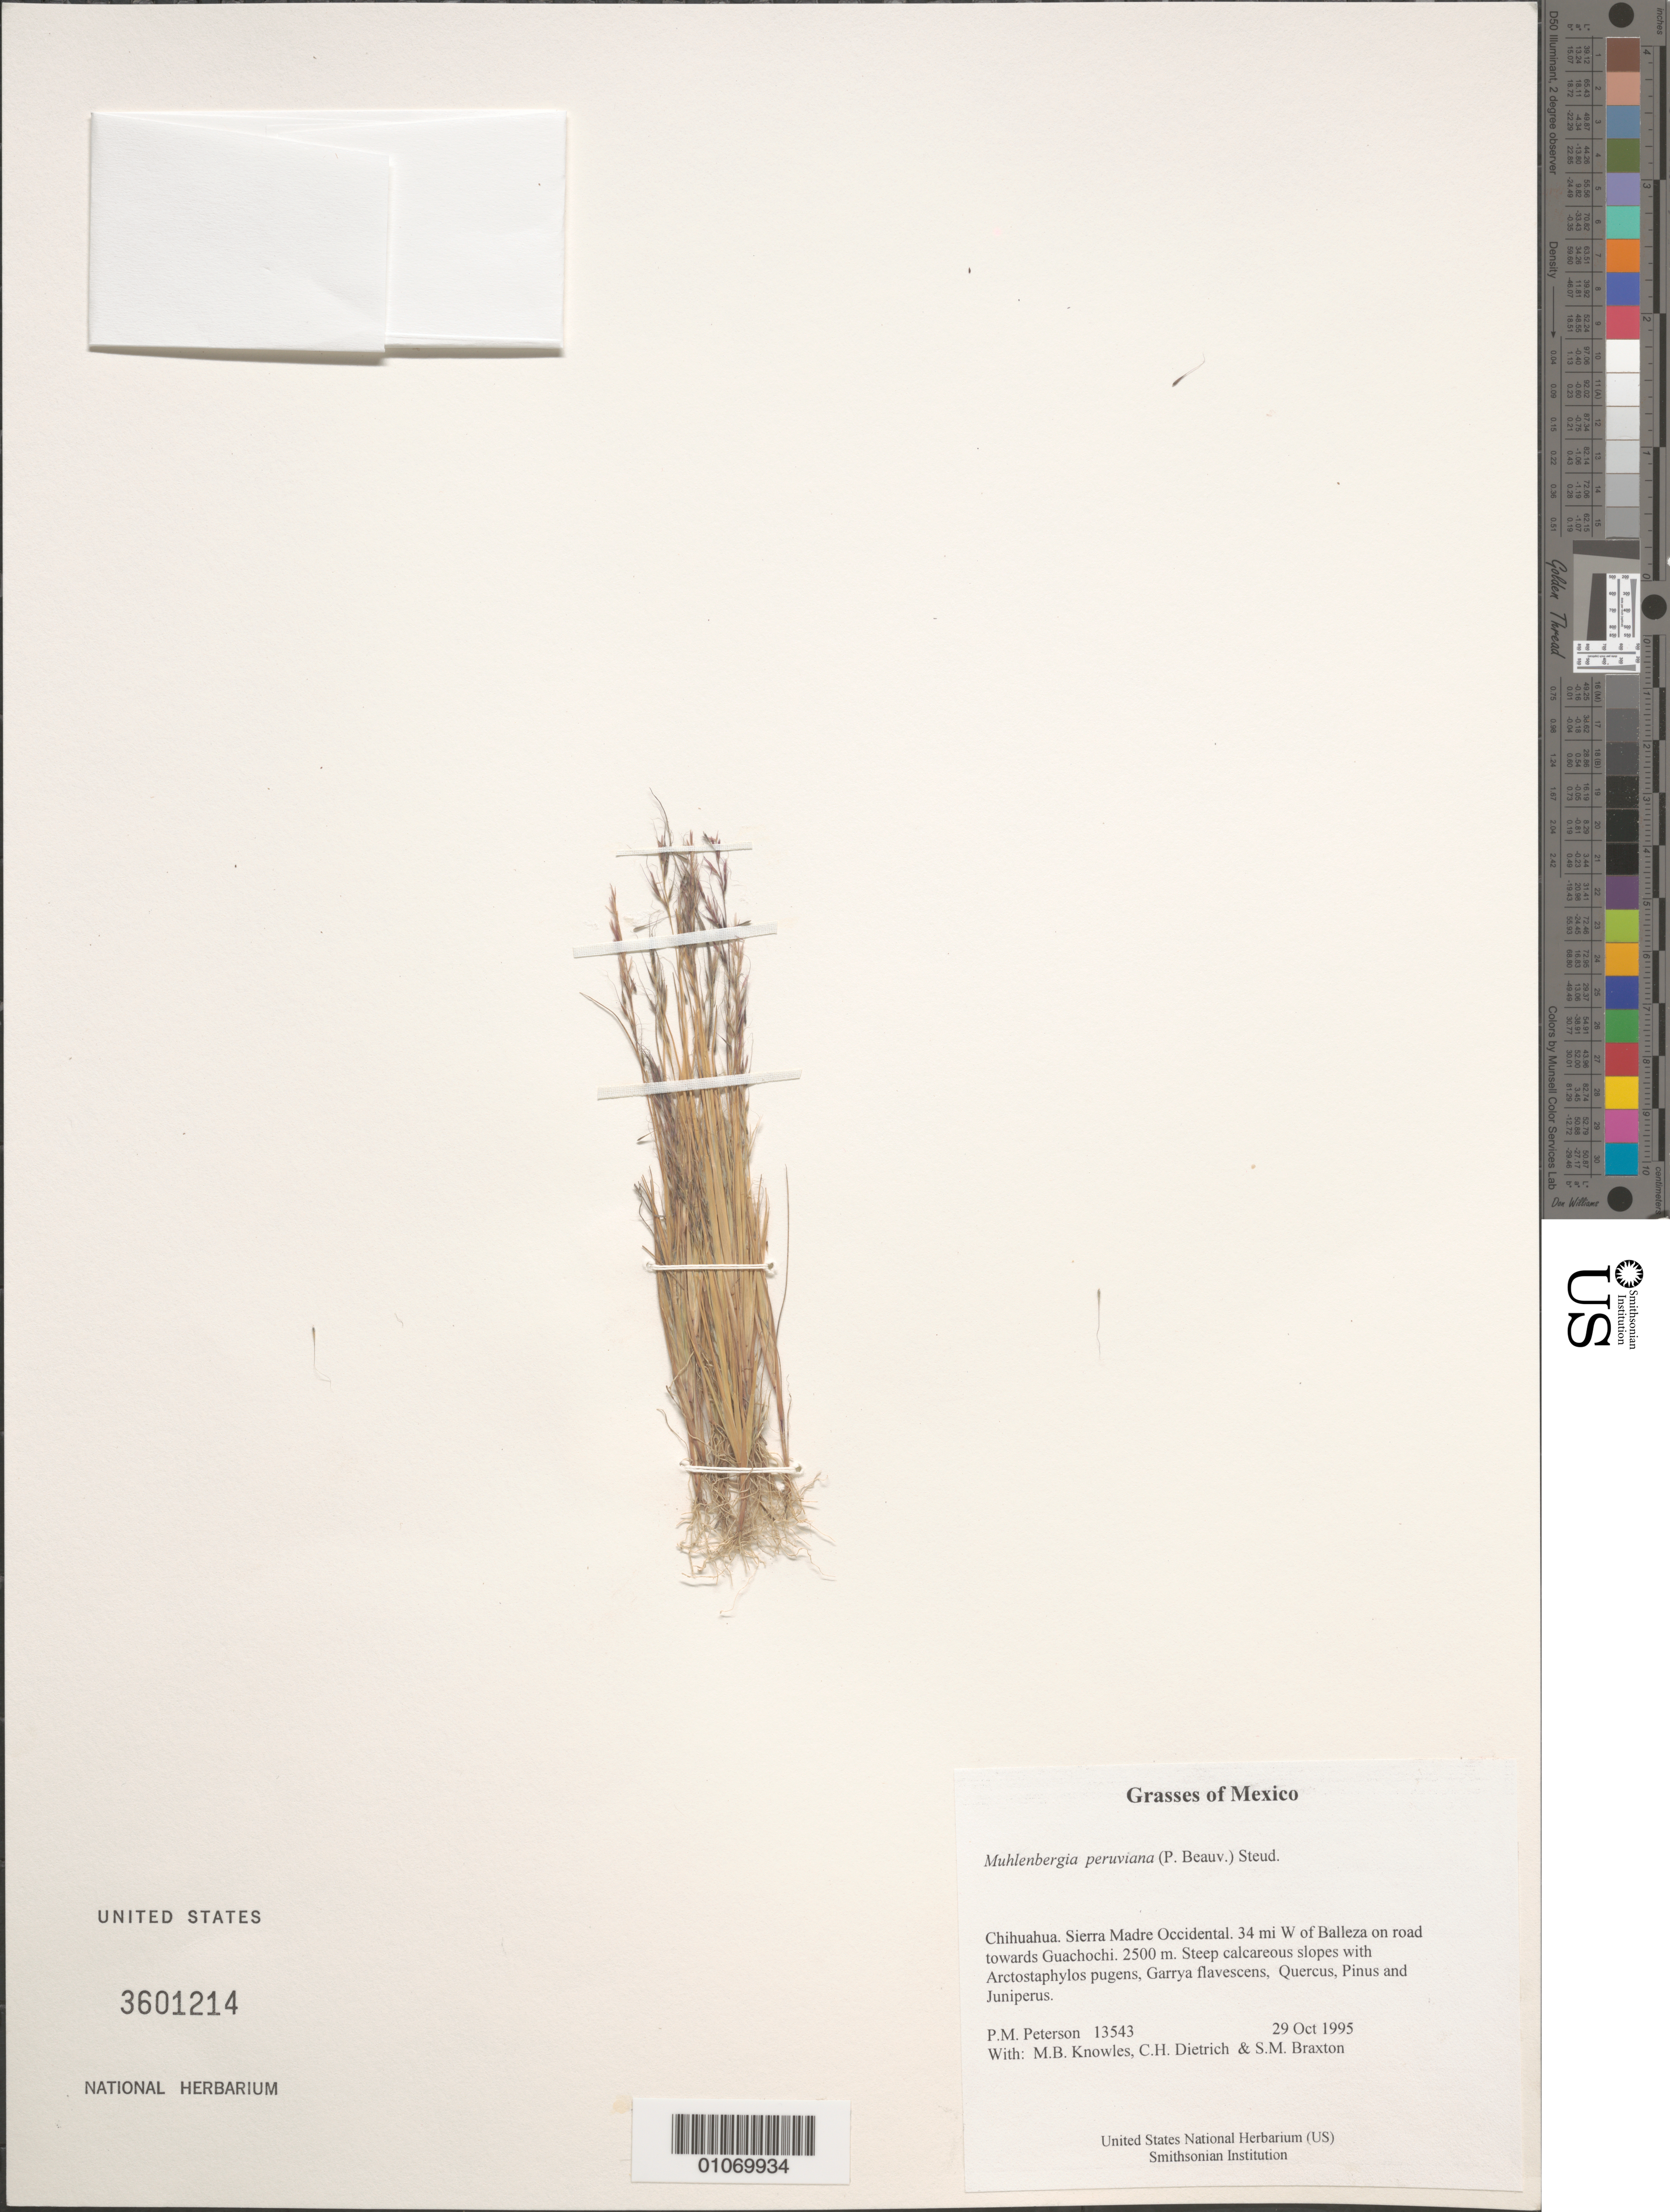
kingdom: Plantae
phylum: Tracheophyta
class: Liliopsida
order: Poales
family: Poaceae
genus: Muhlenbergia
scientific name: Muhlenbergia peruviana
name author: (P. Beauv.) Steud.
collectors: P. M. Peterson, M. B. Knowles, C. Dietrich & S. Braxton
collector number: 13543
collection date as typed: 29 Oct 1995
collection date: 1995-10-29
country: Mexico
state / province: Chihuahua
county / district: Sierra Madre Occidental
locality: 34 mi W of Balleza on road towards Guachochi.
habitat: Steep calcareous slopes with Arctostaphylos pugens, Garrya flavescens, Quercus, Pinus and Juniperus.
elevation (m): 2500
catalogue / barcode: US 3601214